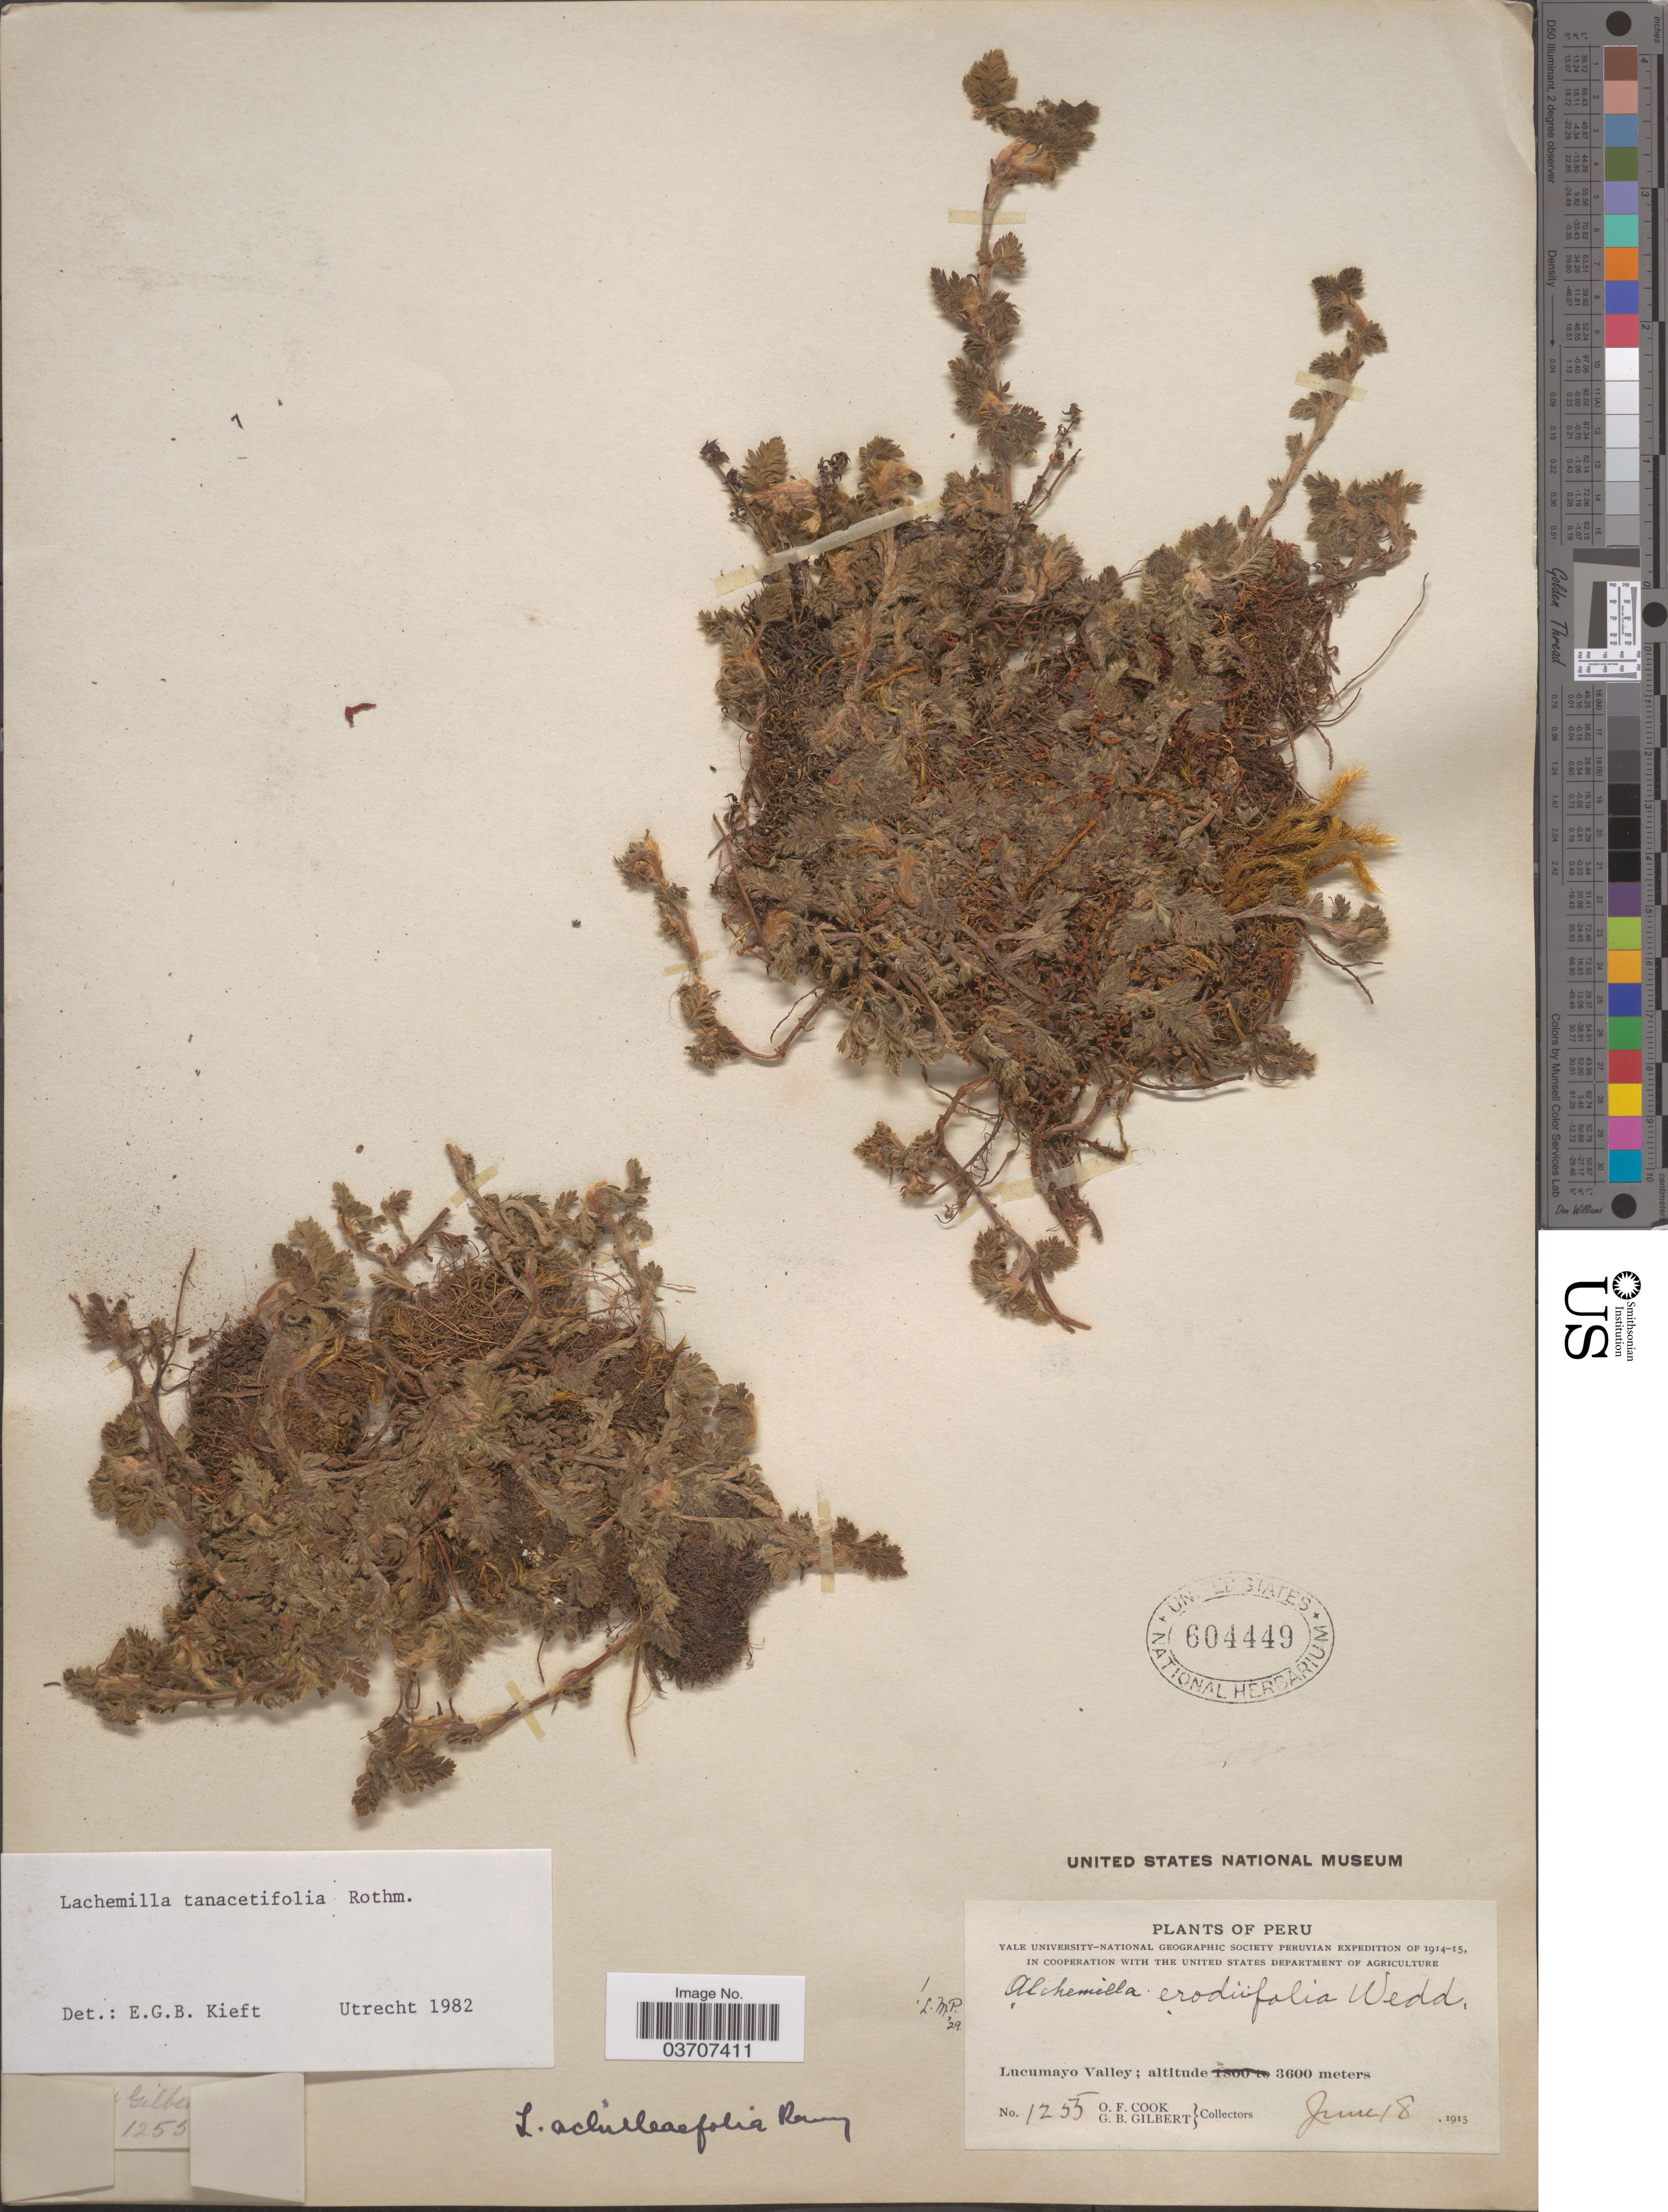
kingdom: Plantae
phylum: Tracheophyta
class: Magnoliopsida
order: Rosales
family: Rosaceae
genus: Lachemilla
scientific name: Lachemilla tanacetifolia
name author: Rothm.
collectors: O. F. Cook & G. B. Gilbert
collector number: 1255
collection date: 1915-06-18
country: Peru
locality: Lucumayo Valley.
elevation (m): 3600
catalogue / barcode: US 604449